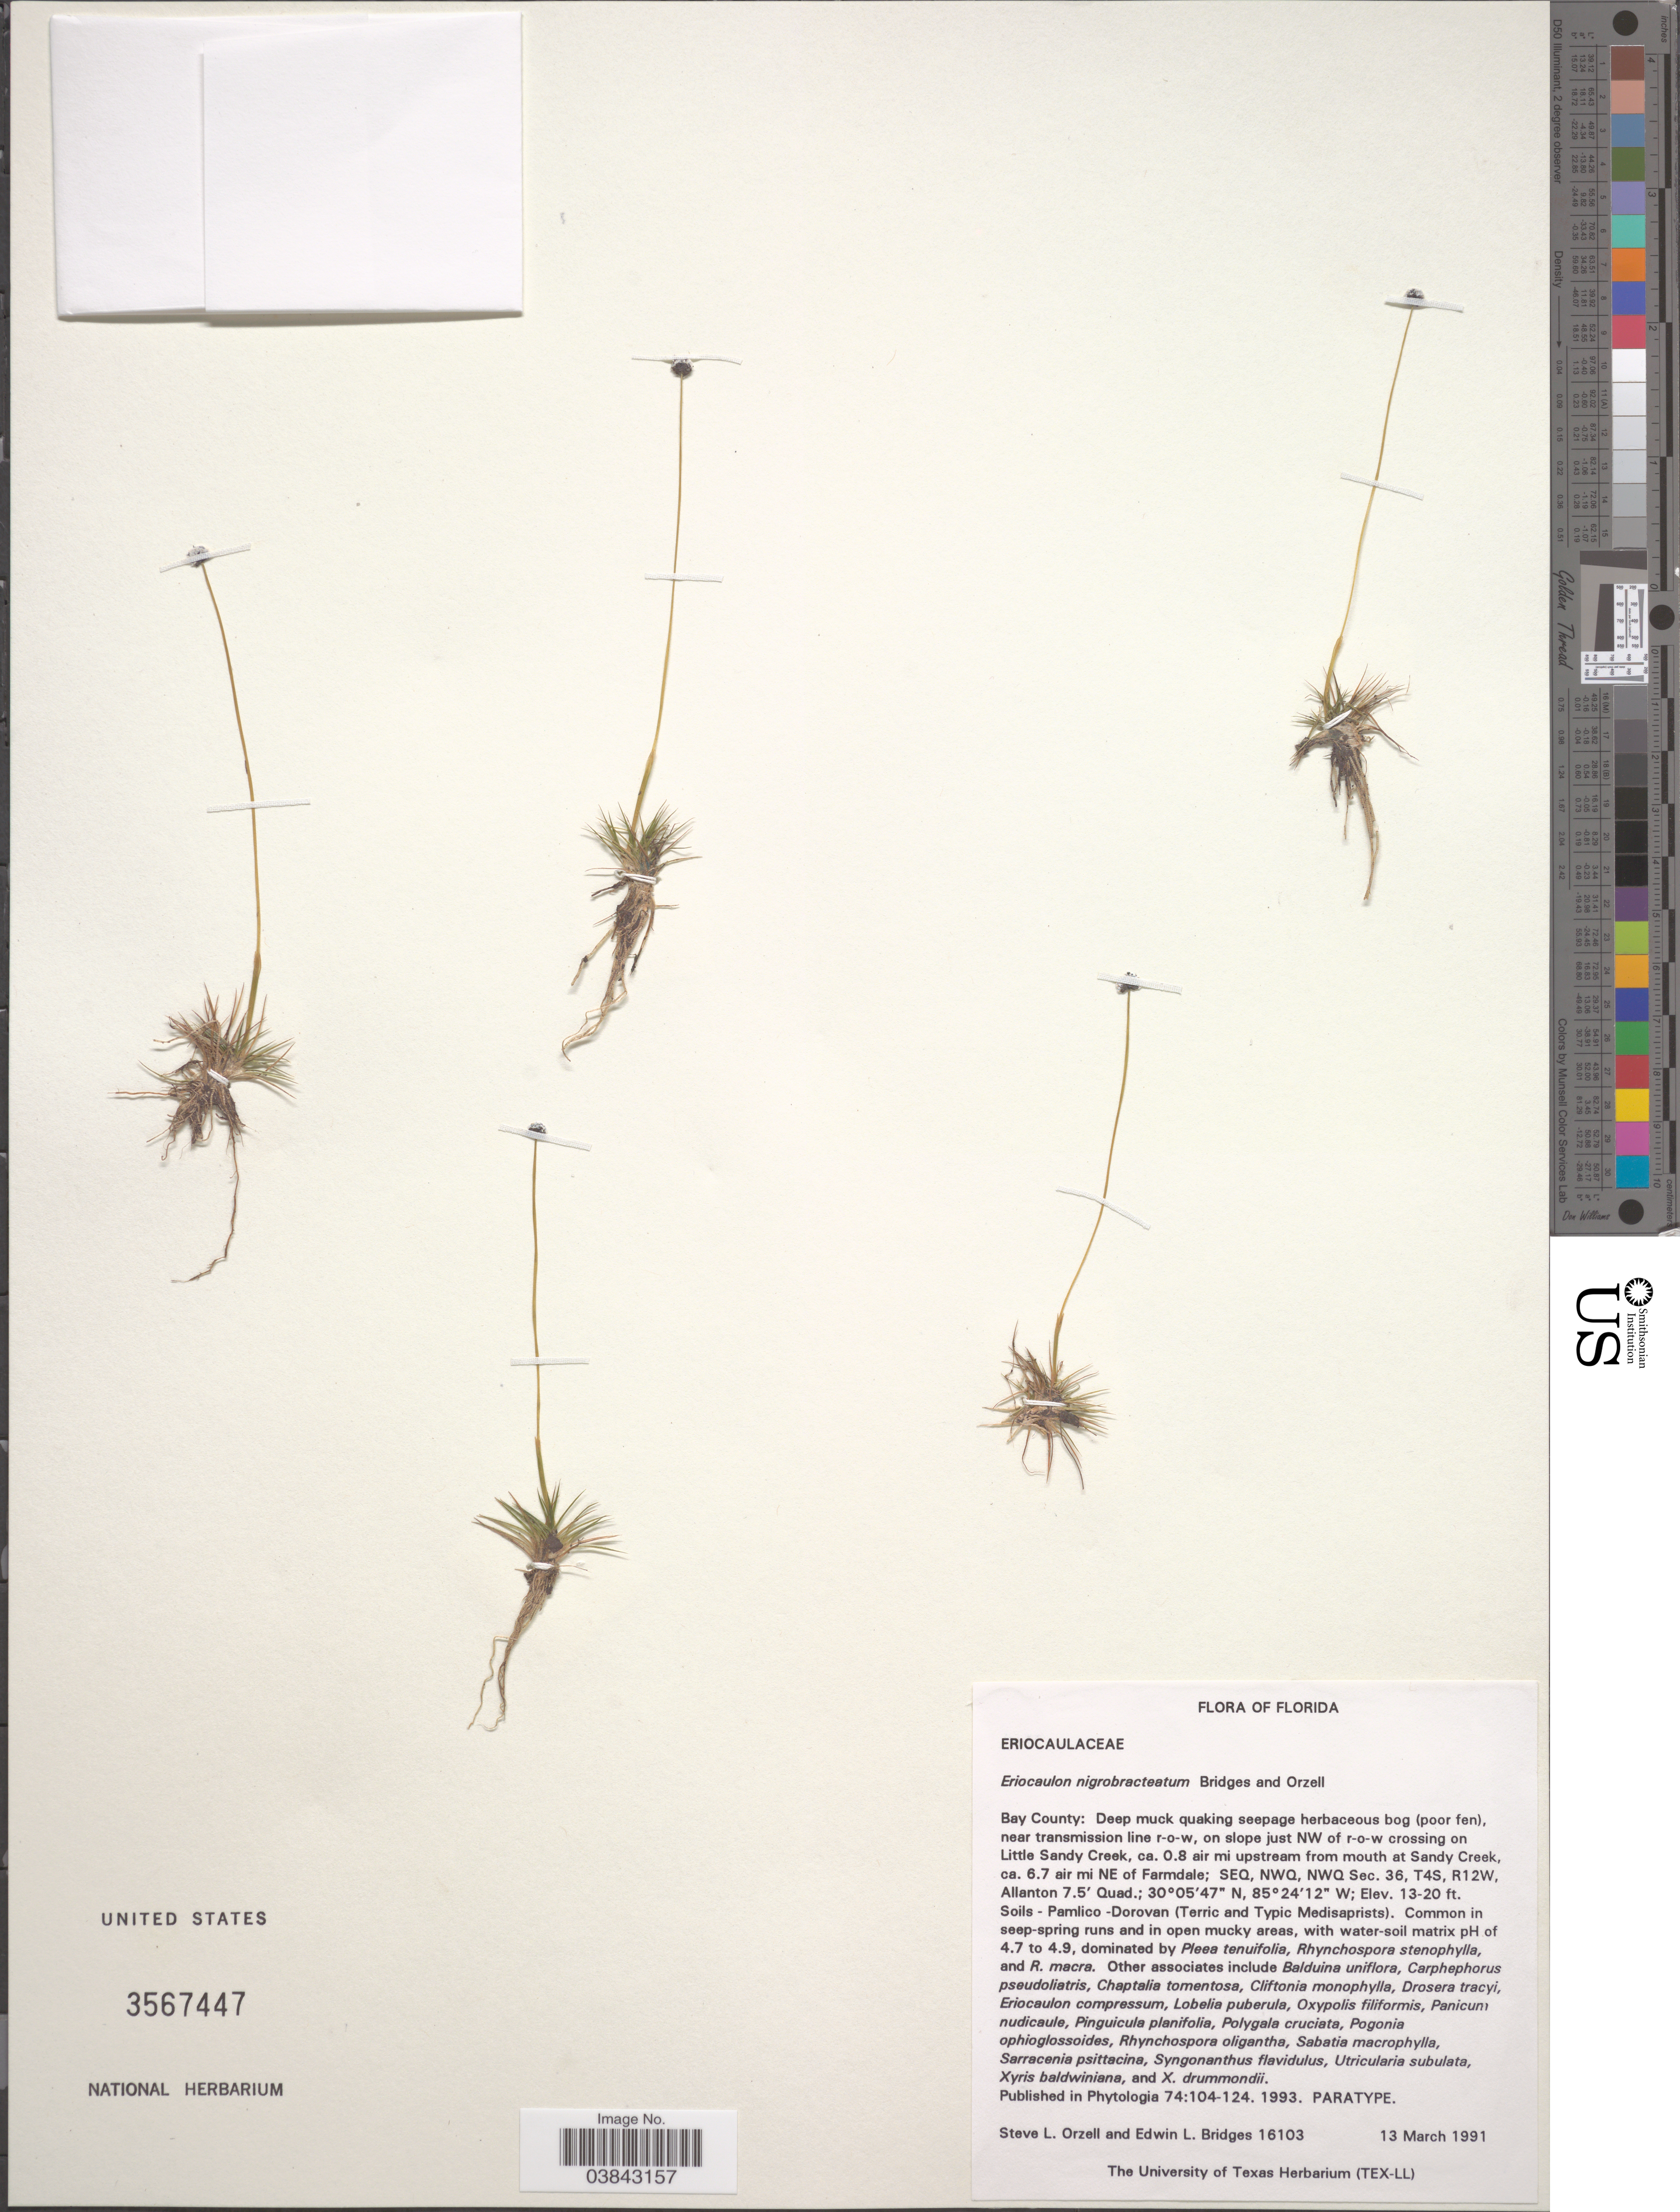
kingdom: Plantae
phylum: Tracheophyta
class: Liliopsida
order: Poales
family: Eriocaulaceae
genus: Eriocaulon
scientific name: Eriocaulon nigrobracteatum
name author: E.L. Bridges & Orzell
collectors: S. Orzell & E. Bridges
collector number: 16103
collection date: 1991-03-13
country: United States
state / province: Florida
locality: Bay County: near transmission line r-o-w, on slope just NW of r-o-w crossing on Little Sandy Creek, ca. 0.8 air mi upstream from mouth at Sandy Creek, ca. 6.7 air mi NE of Farmdale; SEQ, NWQ, NWQ Sec. 36, T4S, R12W, Allanton 7.5' Quad.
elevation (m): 4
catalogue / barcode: US 3567447